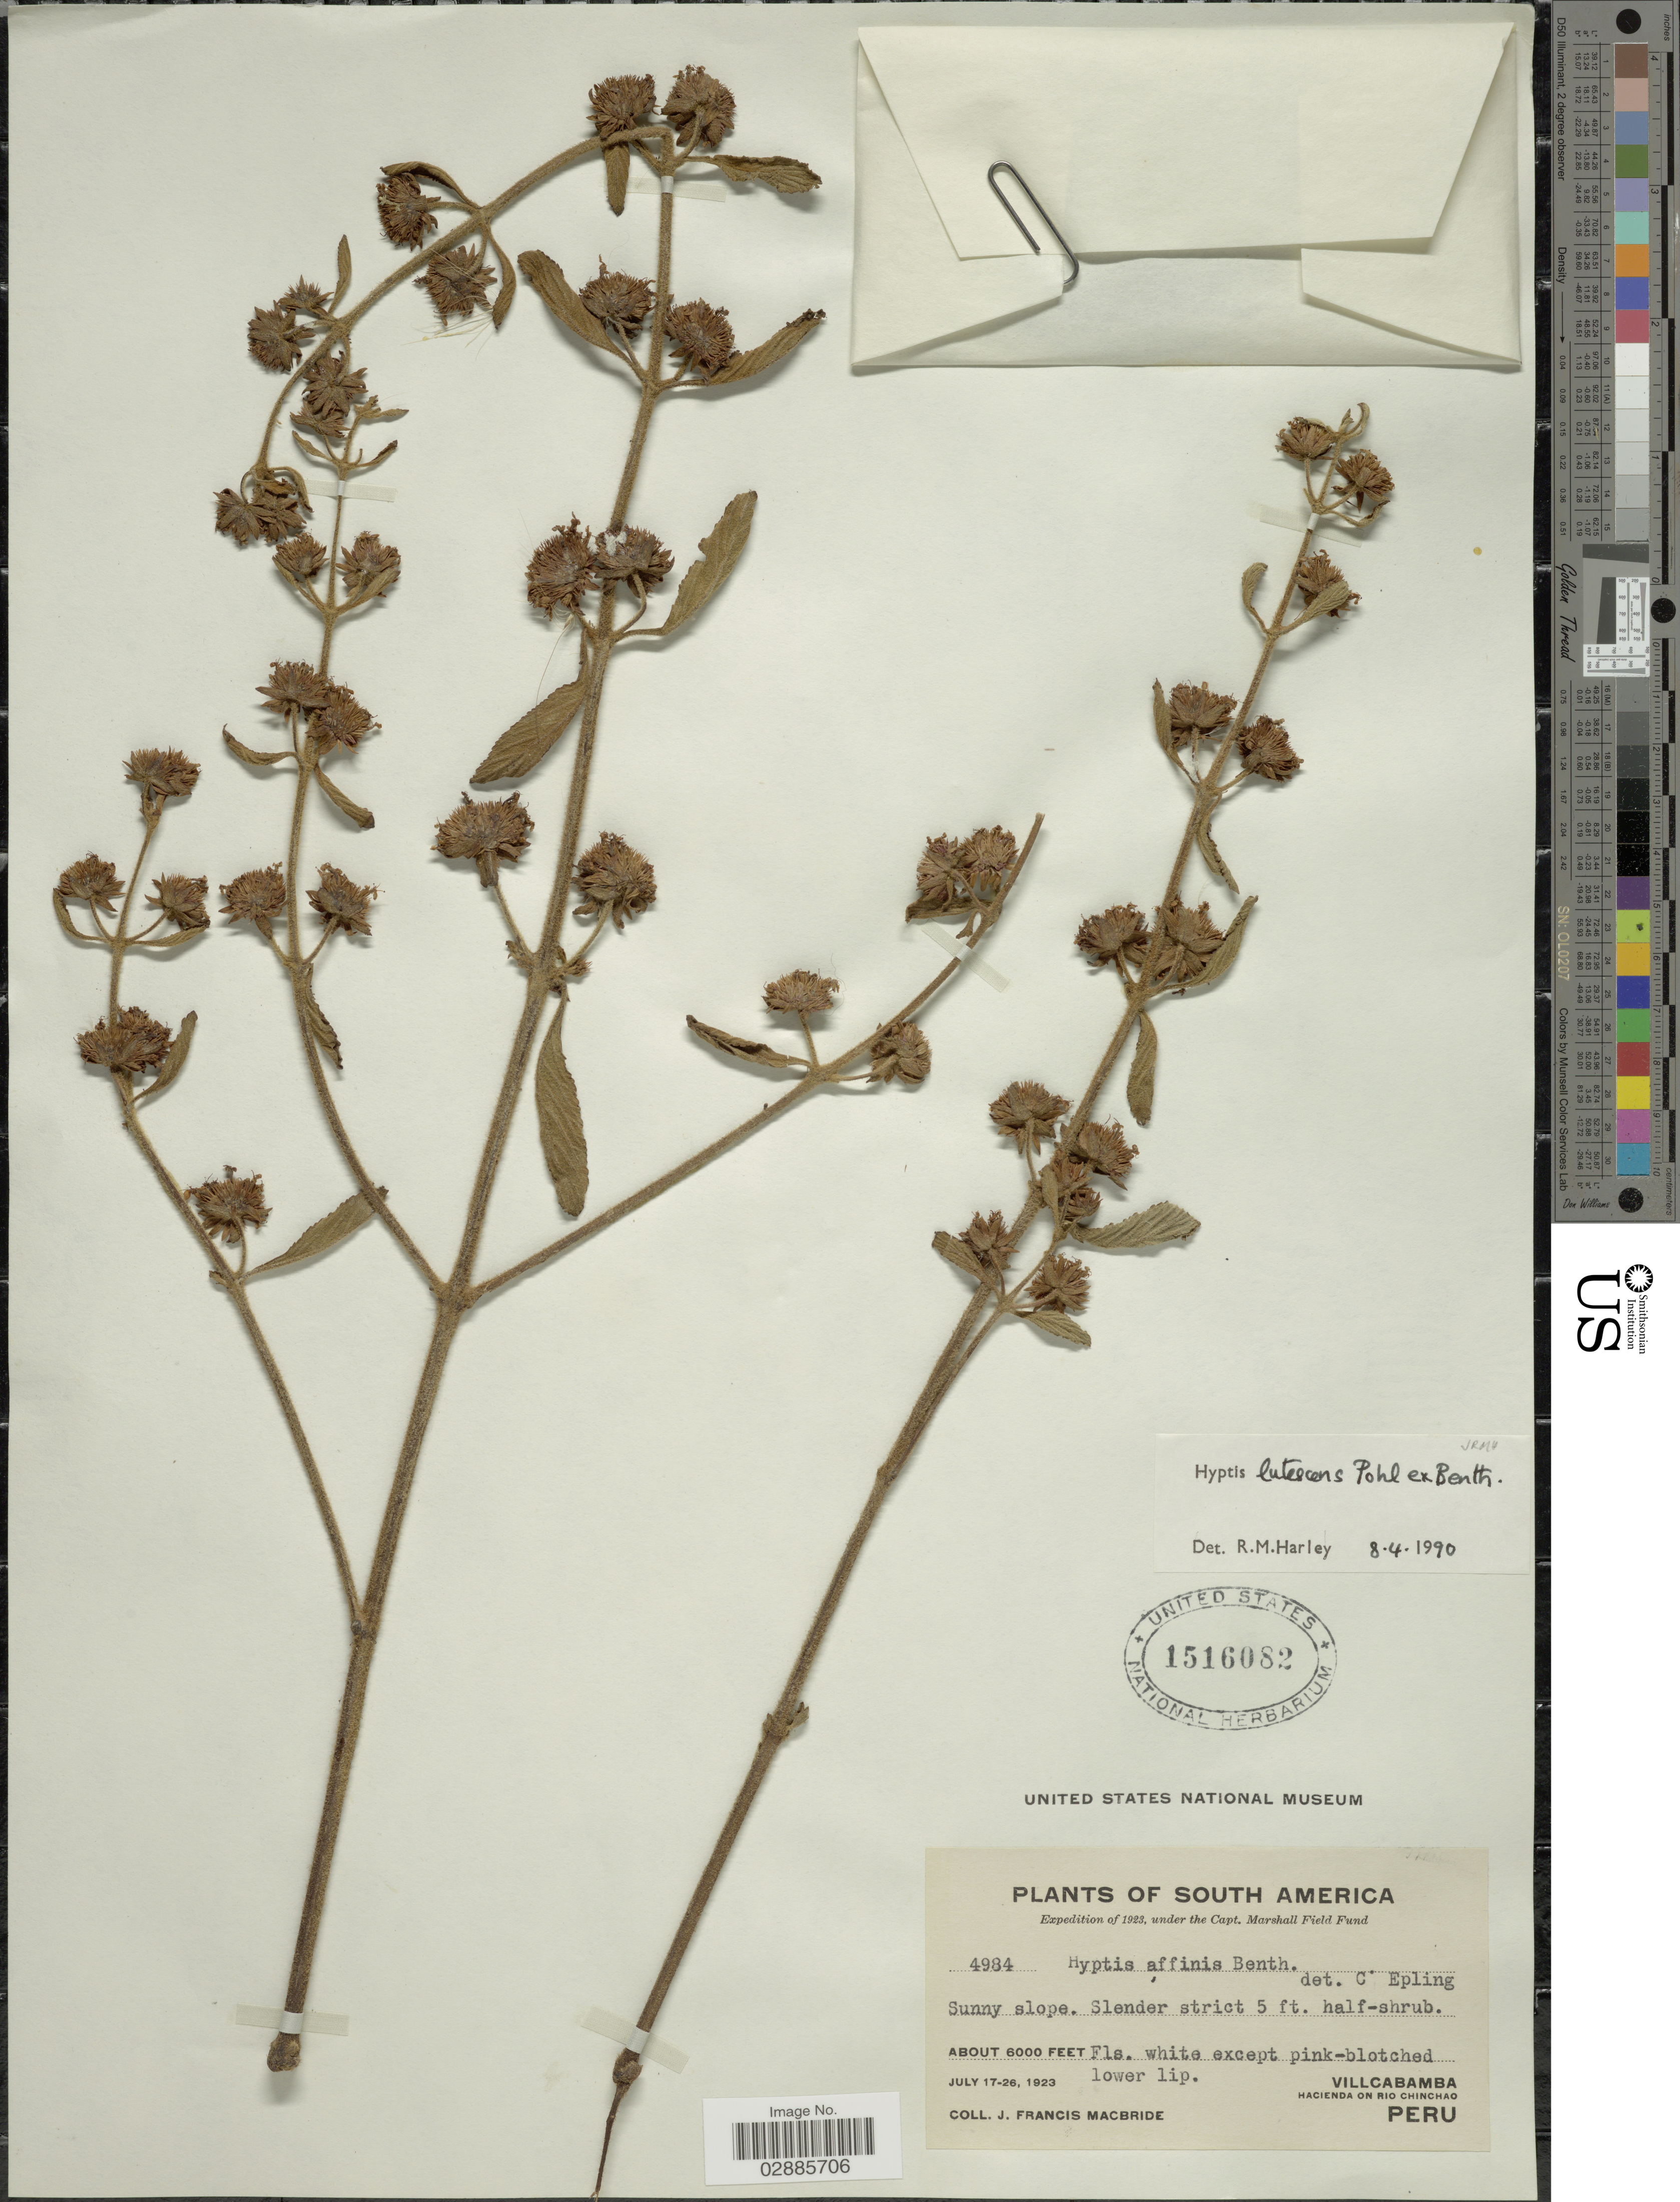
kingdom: Plantae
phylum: Tracheophyta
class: Magnoliopsida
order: Lamiales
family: Lamiaceae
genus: Hyptis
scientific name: Hyptis lutescens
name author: Pohl ex Benth.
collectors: J. F. Macbride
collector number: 4984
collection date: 1923-07-17/1923-07-26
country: Peru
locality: Villcabamba. Hacienda on Rio Chinchao.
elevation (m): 1829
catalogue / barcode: US 1516082